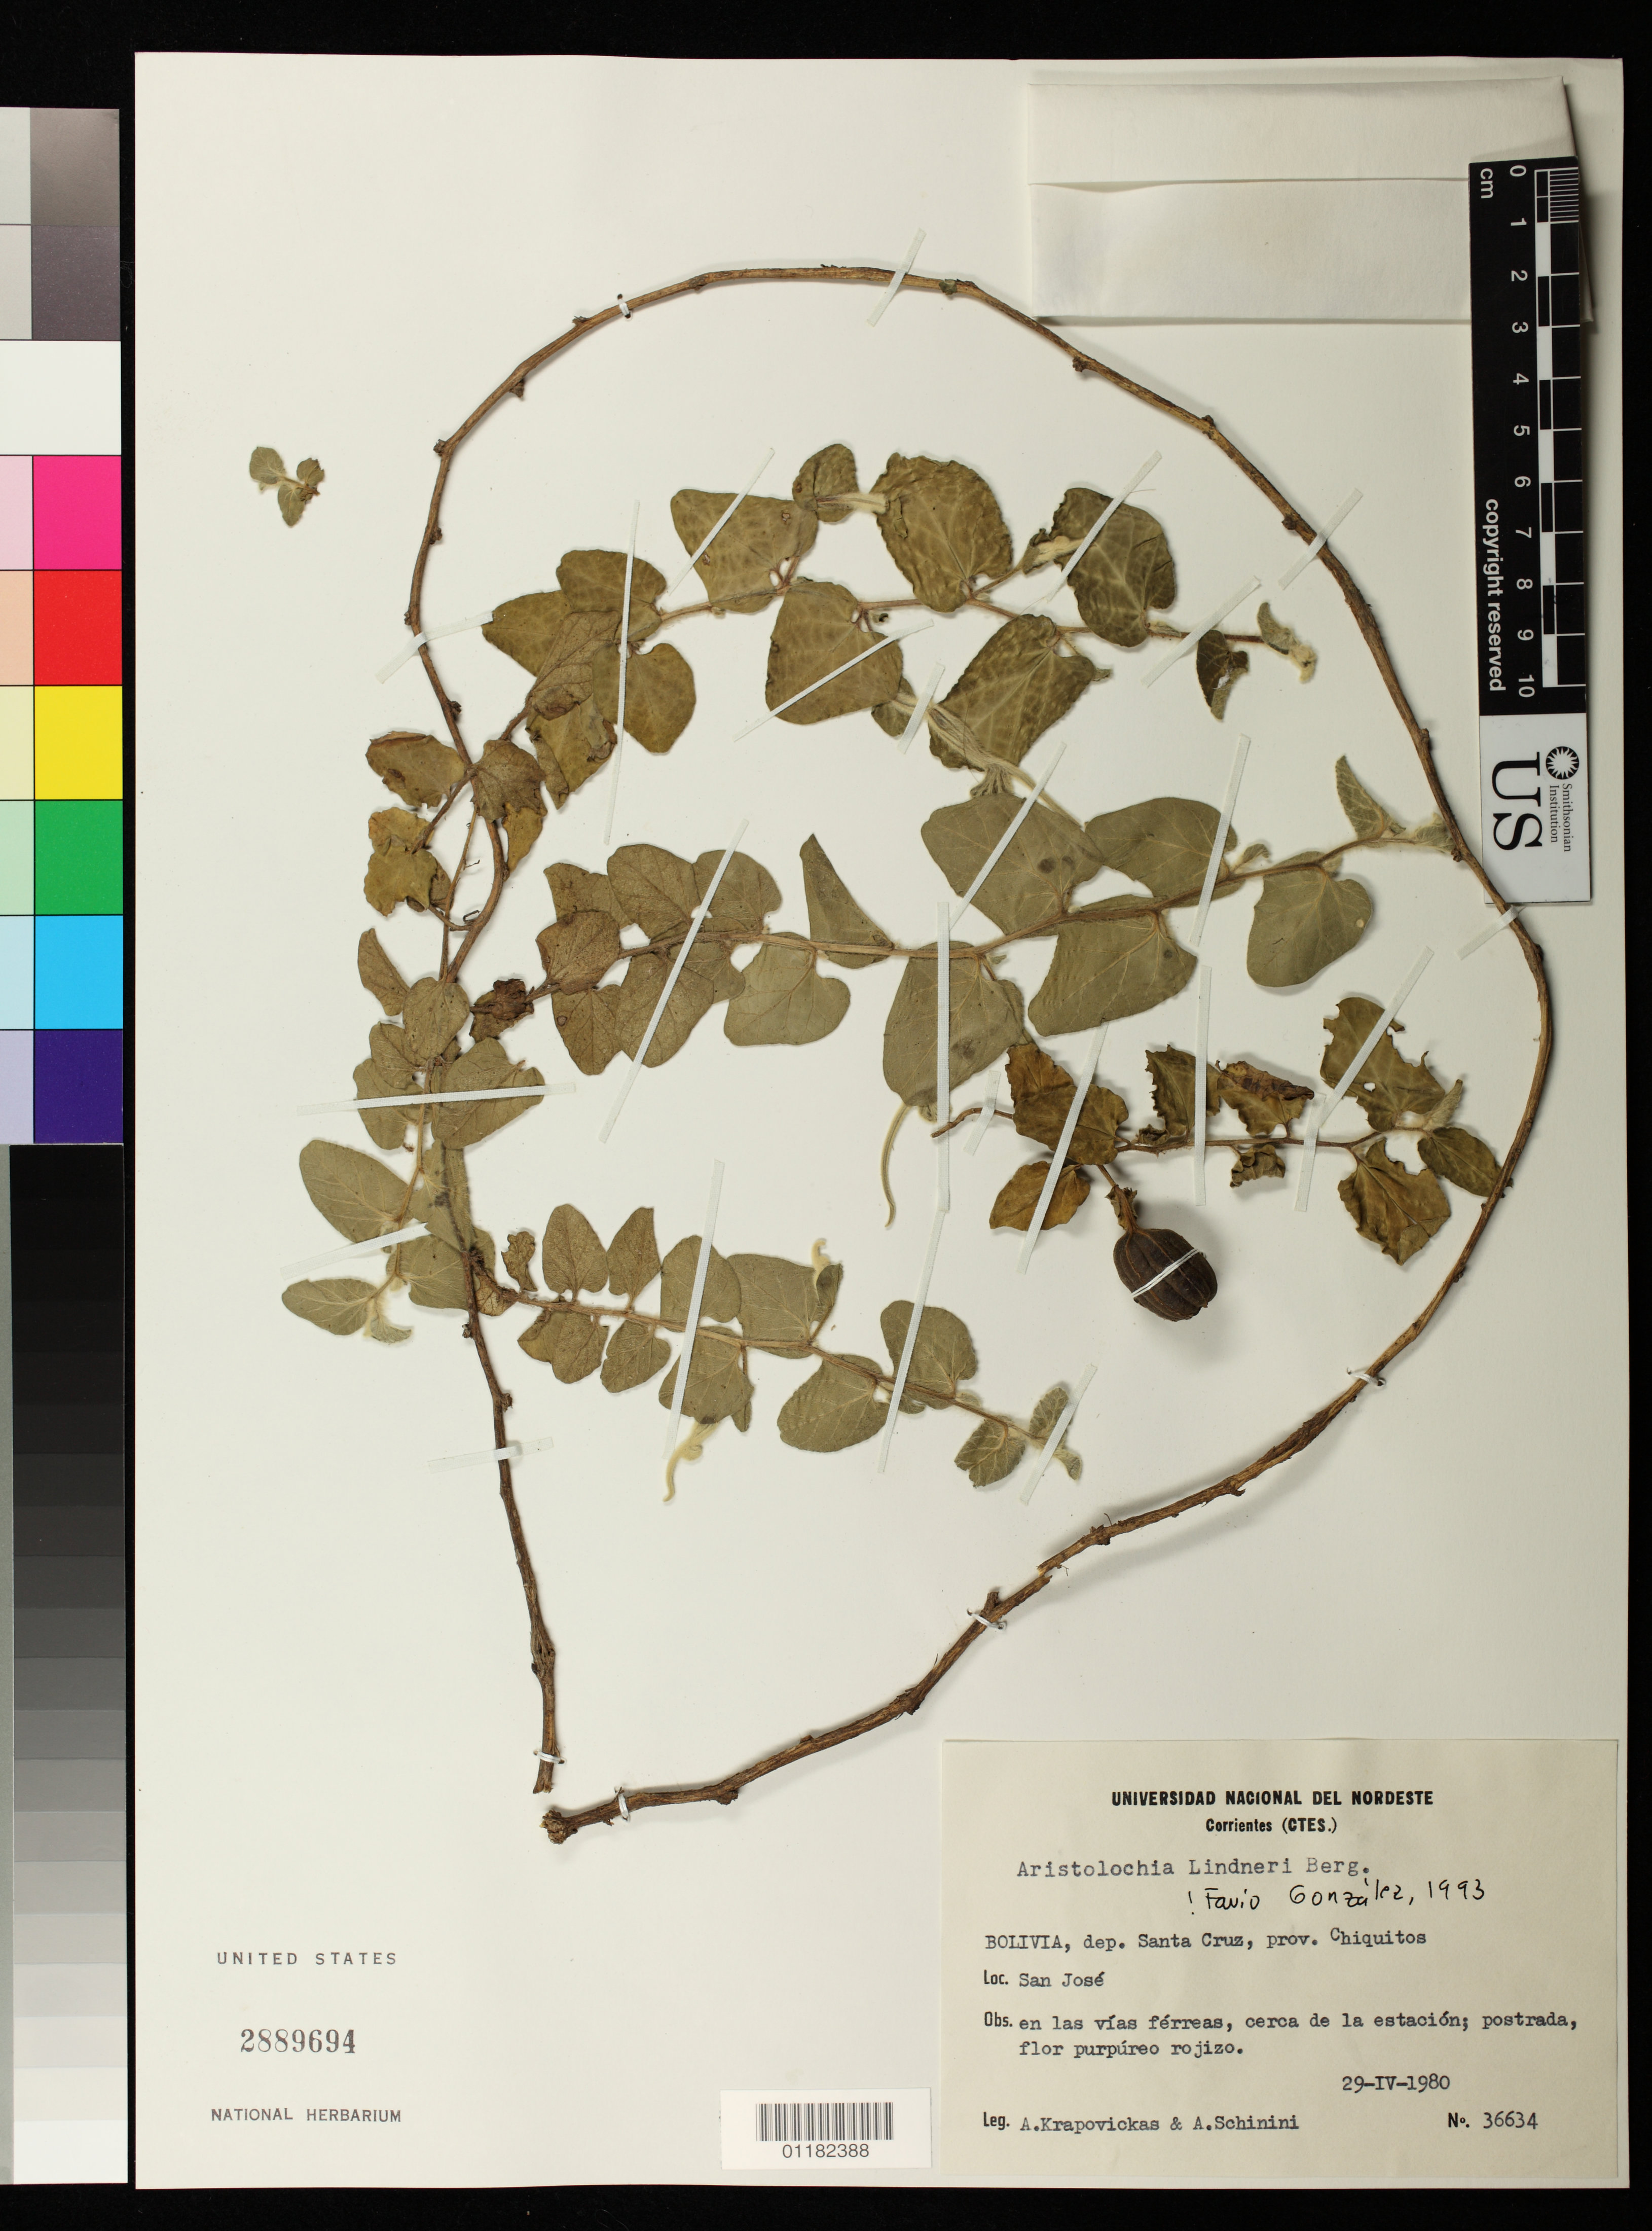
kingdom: Plantae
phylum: Tracheophyta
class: Magnoliopsida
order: Piperales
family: Aristolochiaceae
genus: Aristolochia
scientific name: Aristolochia lindneri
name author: A. Berger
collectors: A. Krapovickas & A. Schinini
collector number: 36634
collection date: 1980-04-29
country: Bolivia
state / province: Santa Cruz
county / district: Chiquitos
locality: Dep. Santa Cruz, Prov. Chiquitos Loc. San Jose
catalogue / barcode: US 2889694